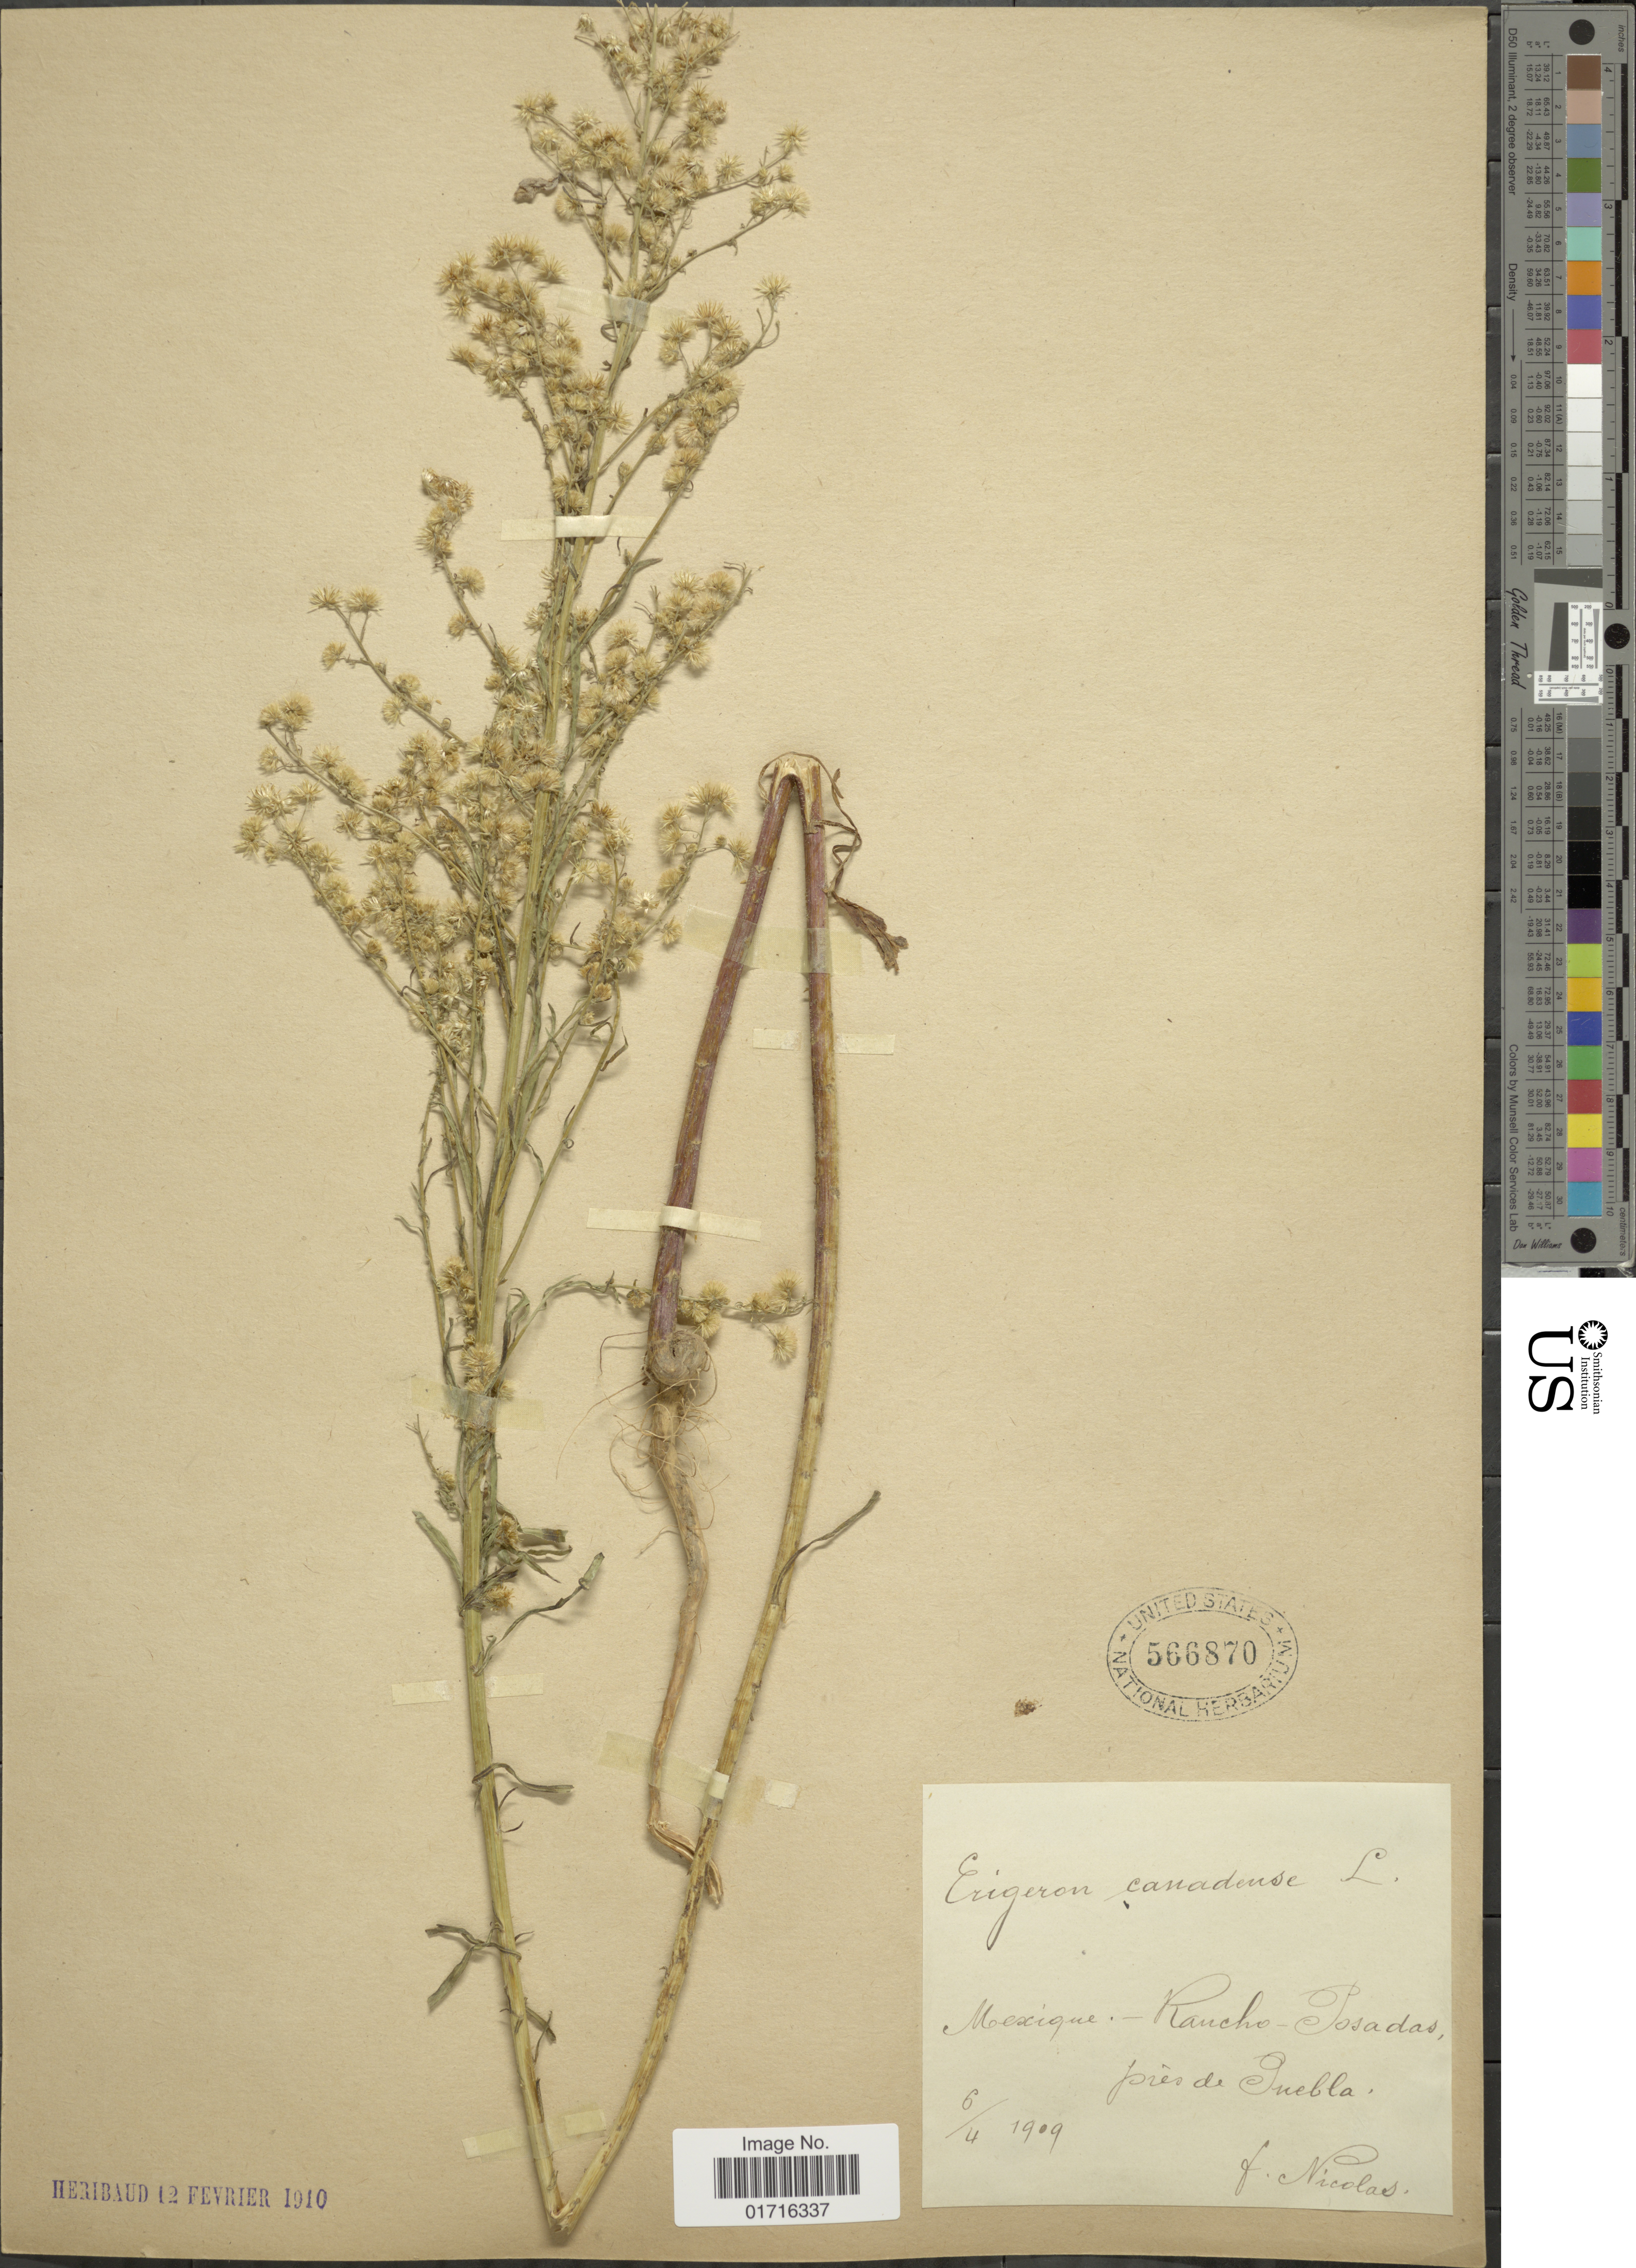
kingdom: Plantae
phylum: Tracheophyta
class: Magnoliopsida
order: Asterales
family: Asteraceae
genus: Conyza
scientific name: Conyza canadensis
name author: (L.) Cronq.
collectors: -. Nicolas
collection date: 1909-04-06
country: Mexico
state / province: Puebla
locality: Rancho- Posadas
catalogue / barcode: US 566870